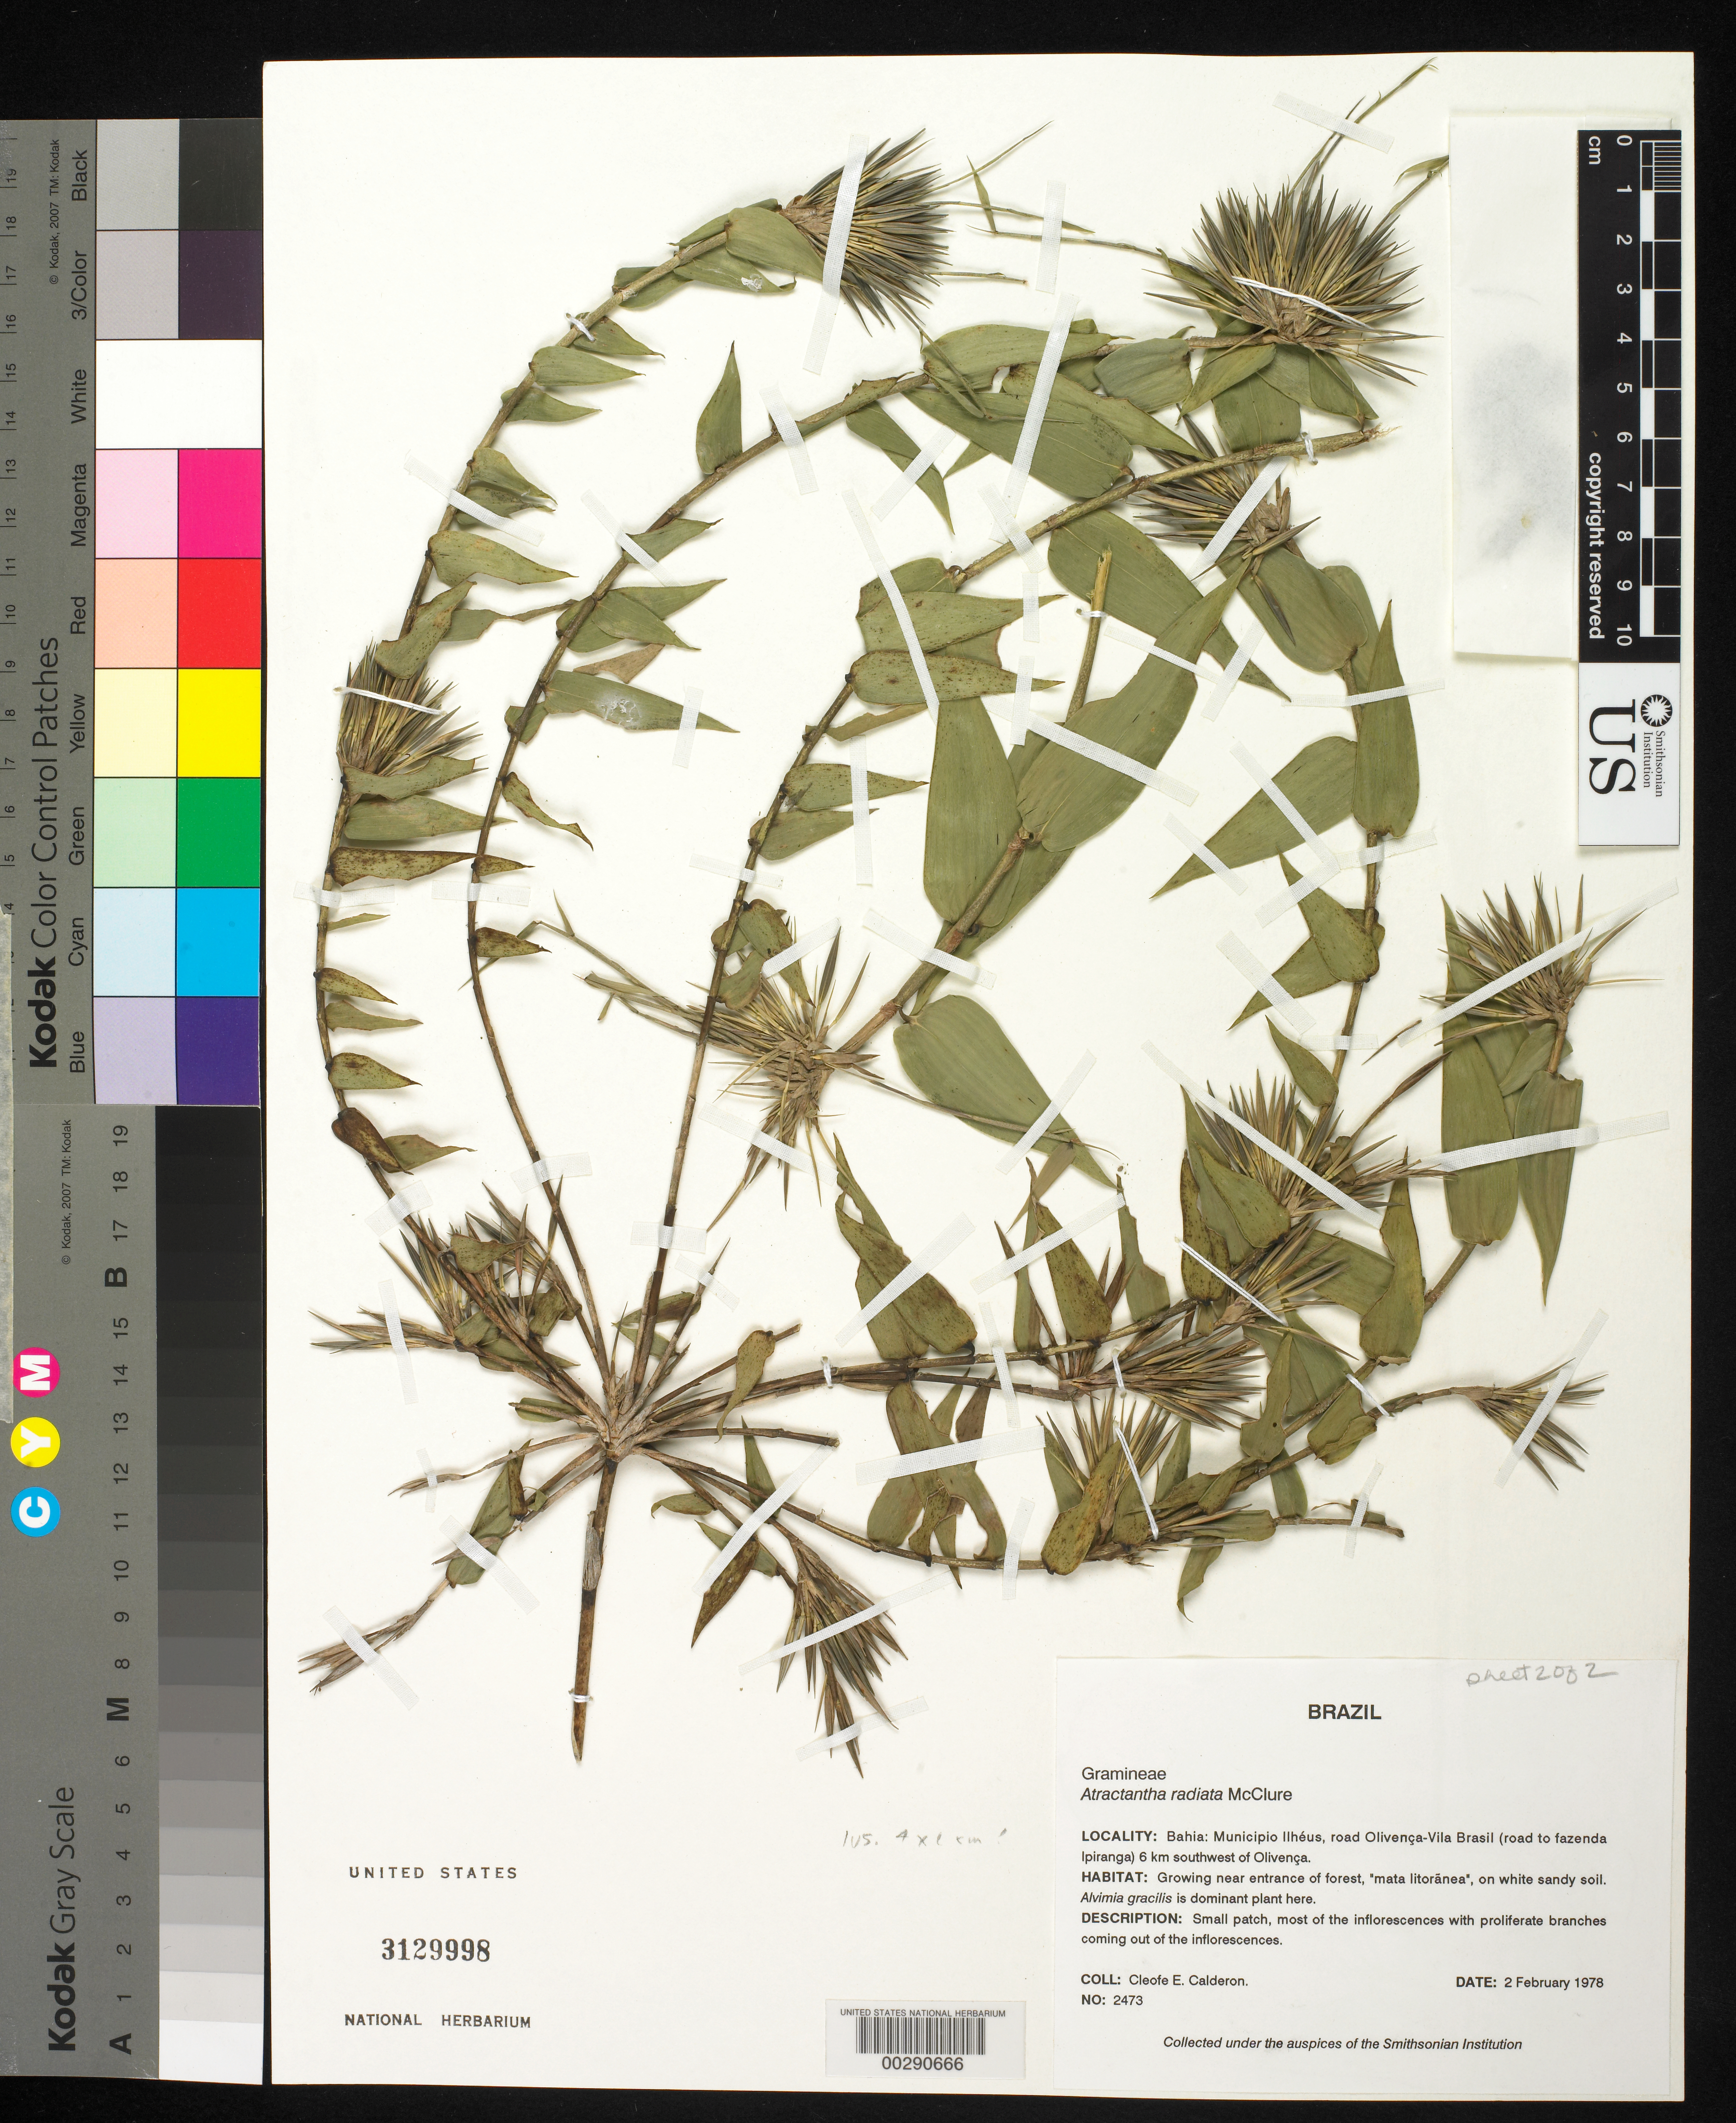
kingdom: Plantae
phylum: Tracheophyta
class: Liliopsida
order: Poales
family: Poaceae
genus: Atractantha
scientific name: Atractantha radiata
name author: McClure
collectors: C. E. Calderón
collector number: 2473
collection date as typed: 02 Feb 1978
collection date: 1978-02-02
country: Brazil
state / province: Bahia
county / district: Ilhéus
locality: Road olivenca-vila brasil (road to fazenda ipiranga) 6 km sw of olivenca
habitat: Near entrance of forest, "mata litoranea", on white sandy soil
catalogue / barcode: US 3129998